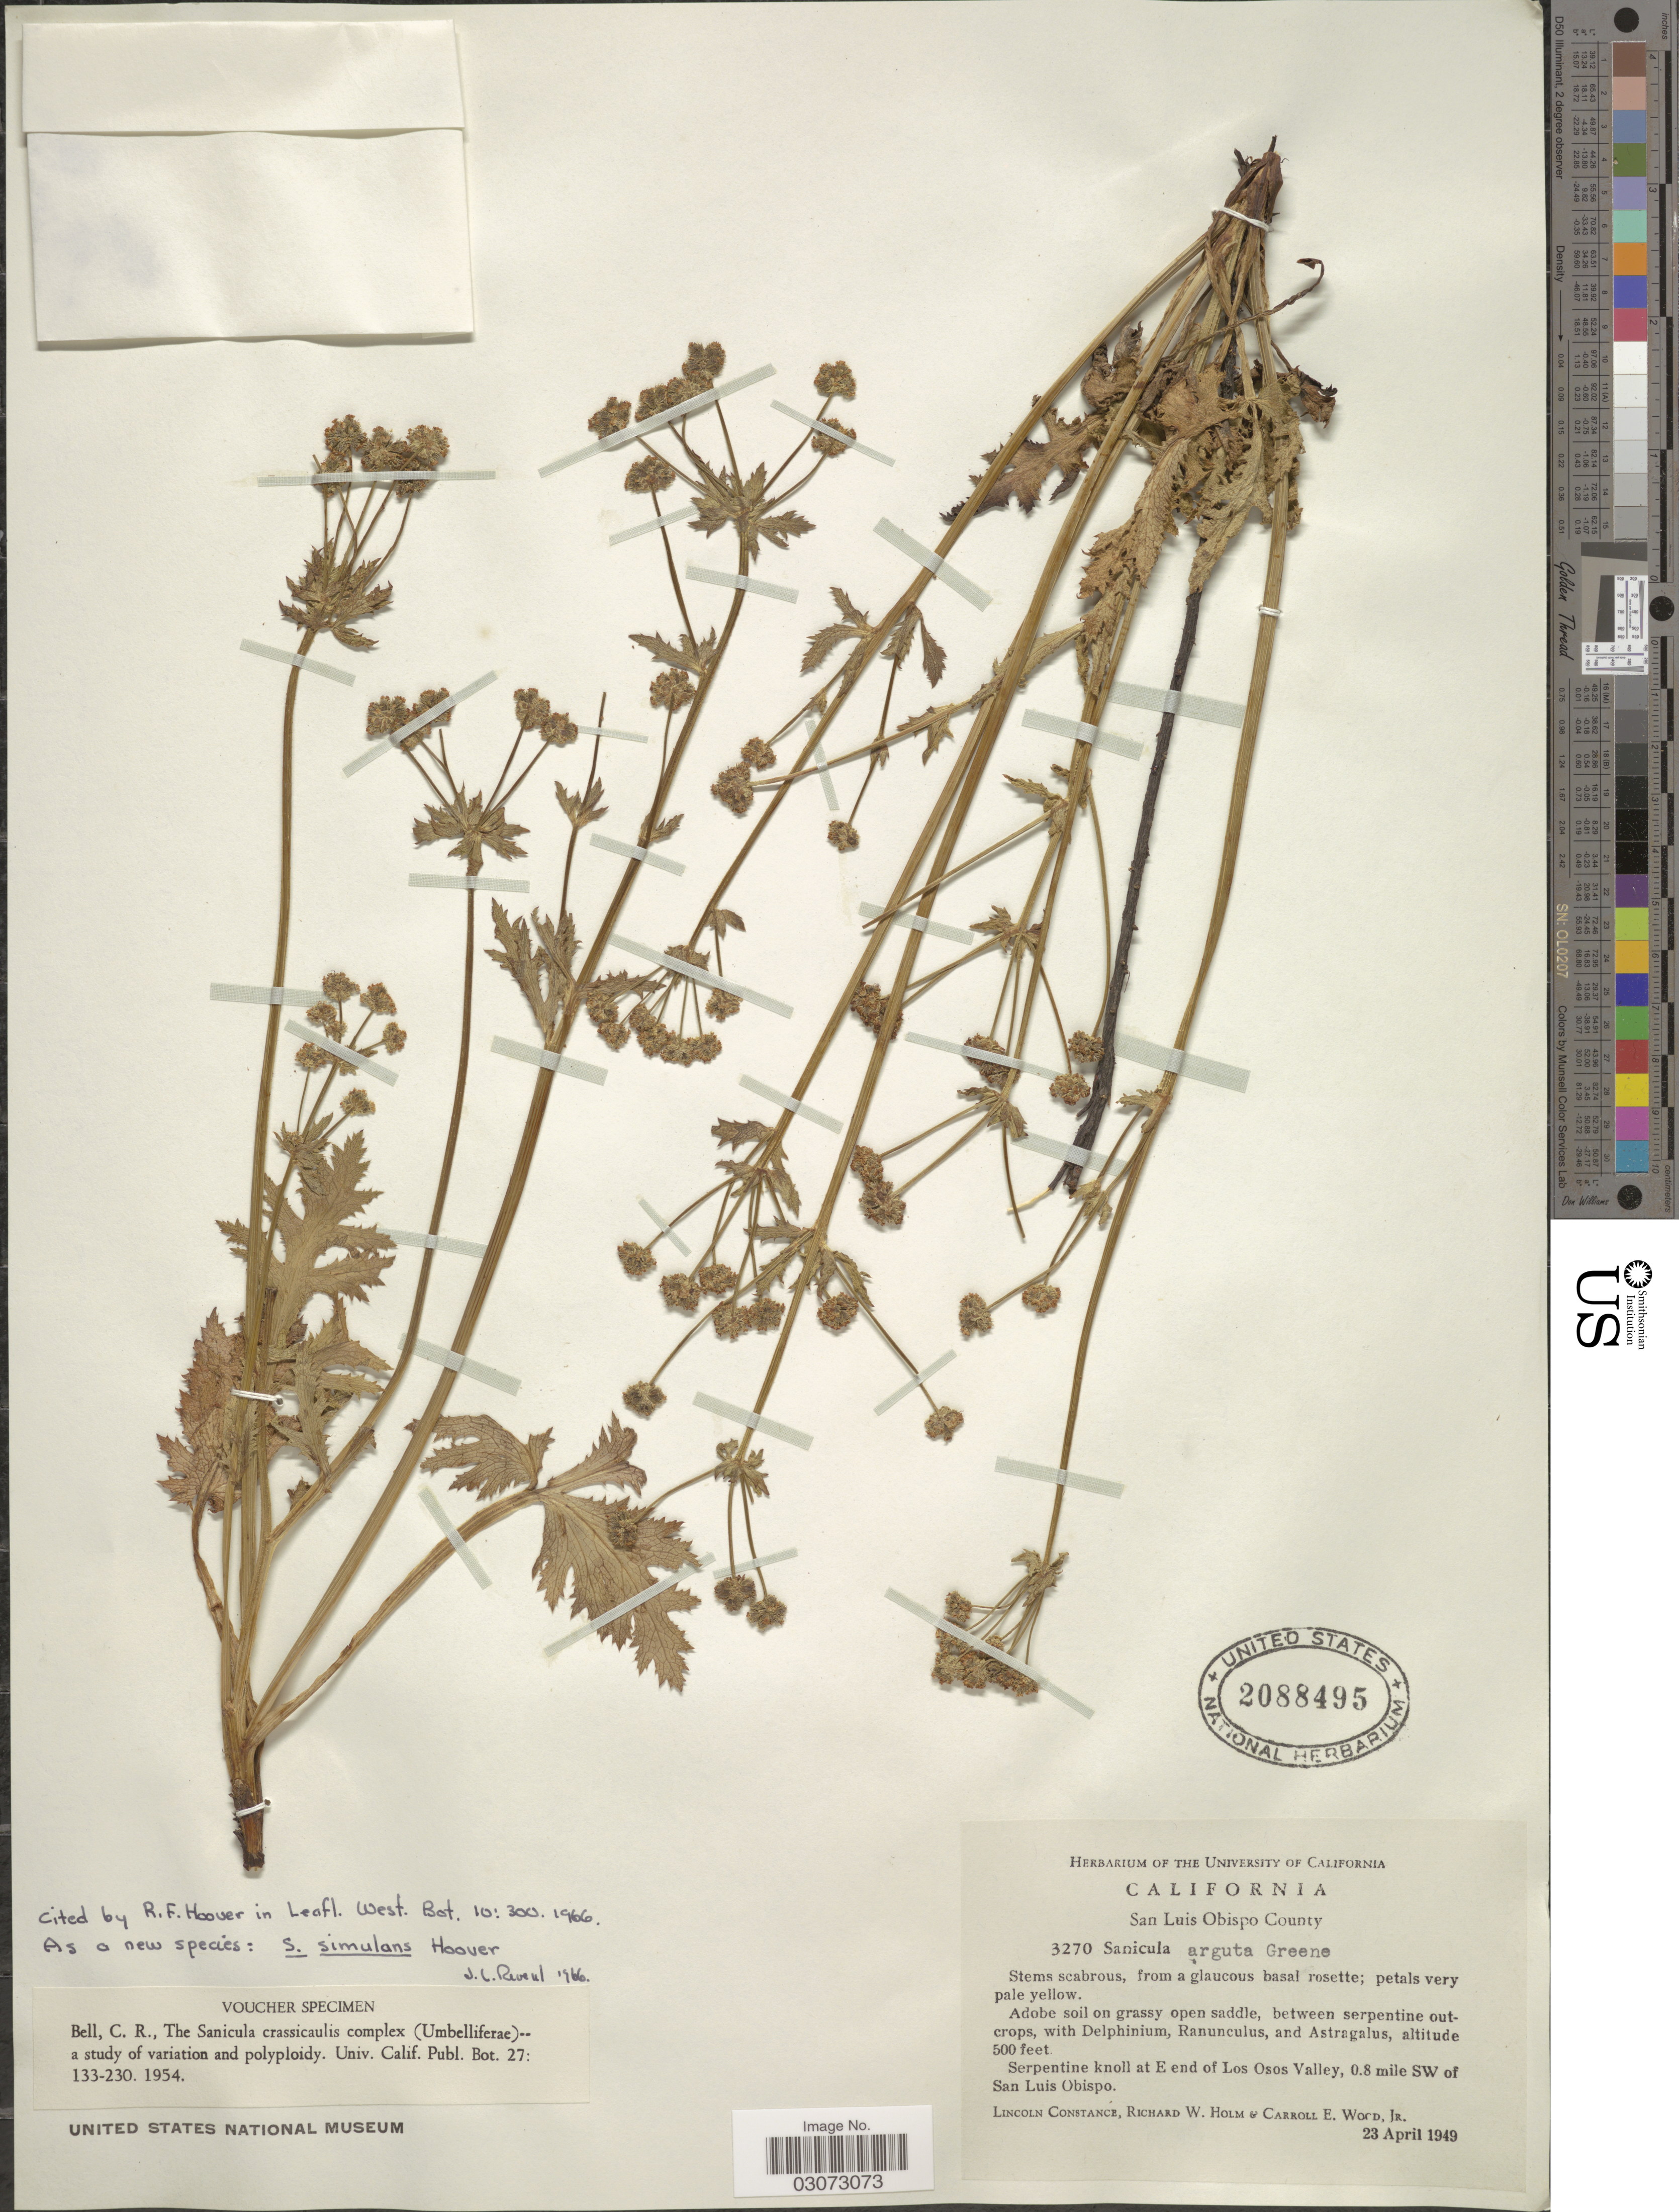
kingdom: Plantae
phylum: Tracheophyta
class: Magnoliopsida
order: Apiales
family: Apiaceae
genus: Sanicula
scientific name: Sanicula arguta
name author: Greene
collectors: L. Constance, R. W. Holm & C. Wood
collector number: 3270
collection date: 1949-04-23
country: United States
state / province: California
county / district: San Luis Obispo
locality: San Luis Obispo County. Serpentine knoll at E end of Los Osos Valley, 0.8 mile SW of San Luis Obispo.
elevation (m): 152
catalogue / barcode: US 2088495